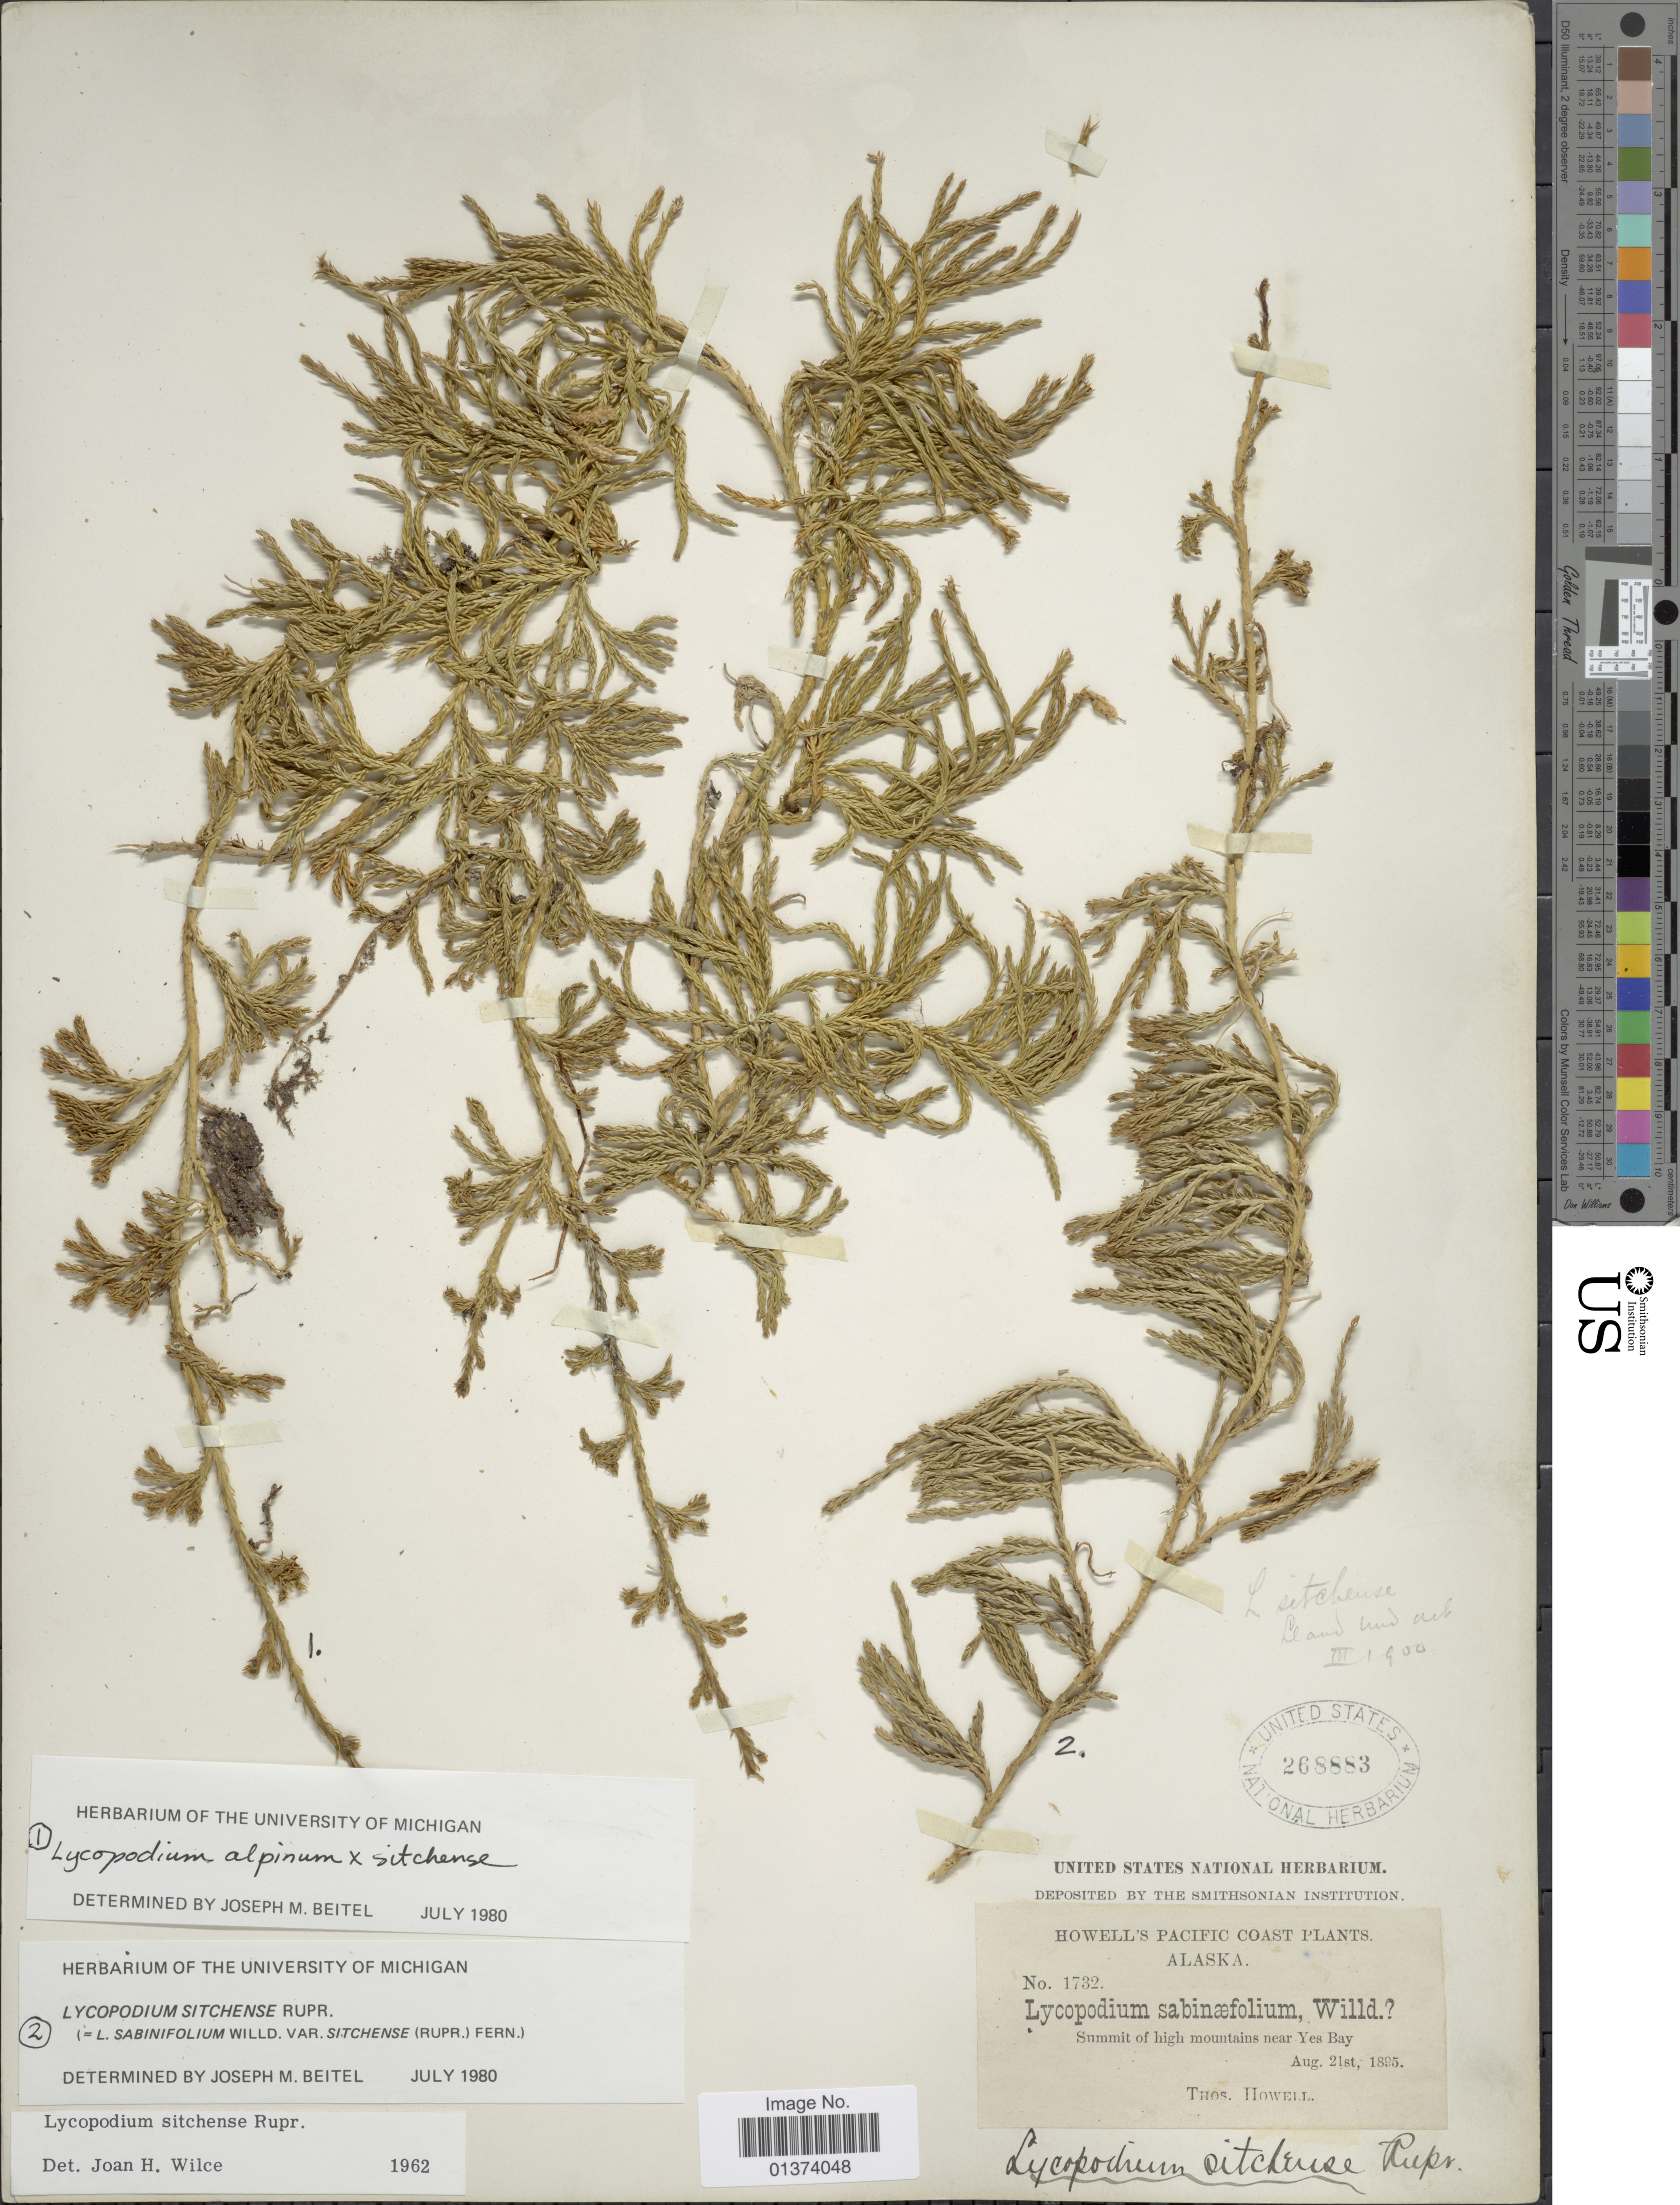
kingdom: Plantae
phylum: Tracheophyta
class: Lycopodiopsida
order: Lycopodiales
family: Lycopodiaceae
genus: Diphasiastrum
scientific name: Diphasiastrum alpinum x D. sitchense (Rupr.) Holub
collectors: T. Howell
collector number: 1732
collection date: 1895-08-21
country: United States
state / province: Alaska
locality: Pacific Coast Plants, Summit of high mountains near Yes Bay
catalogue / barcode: US 268883